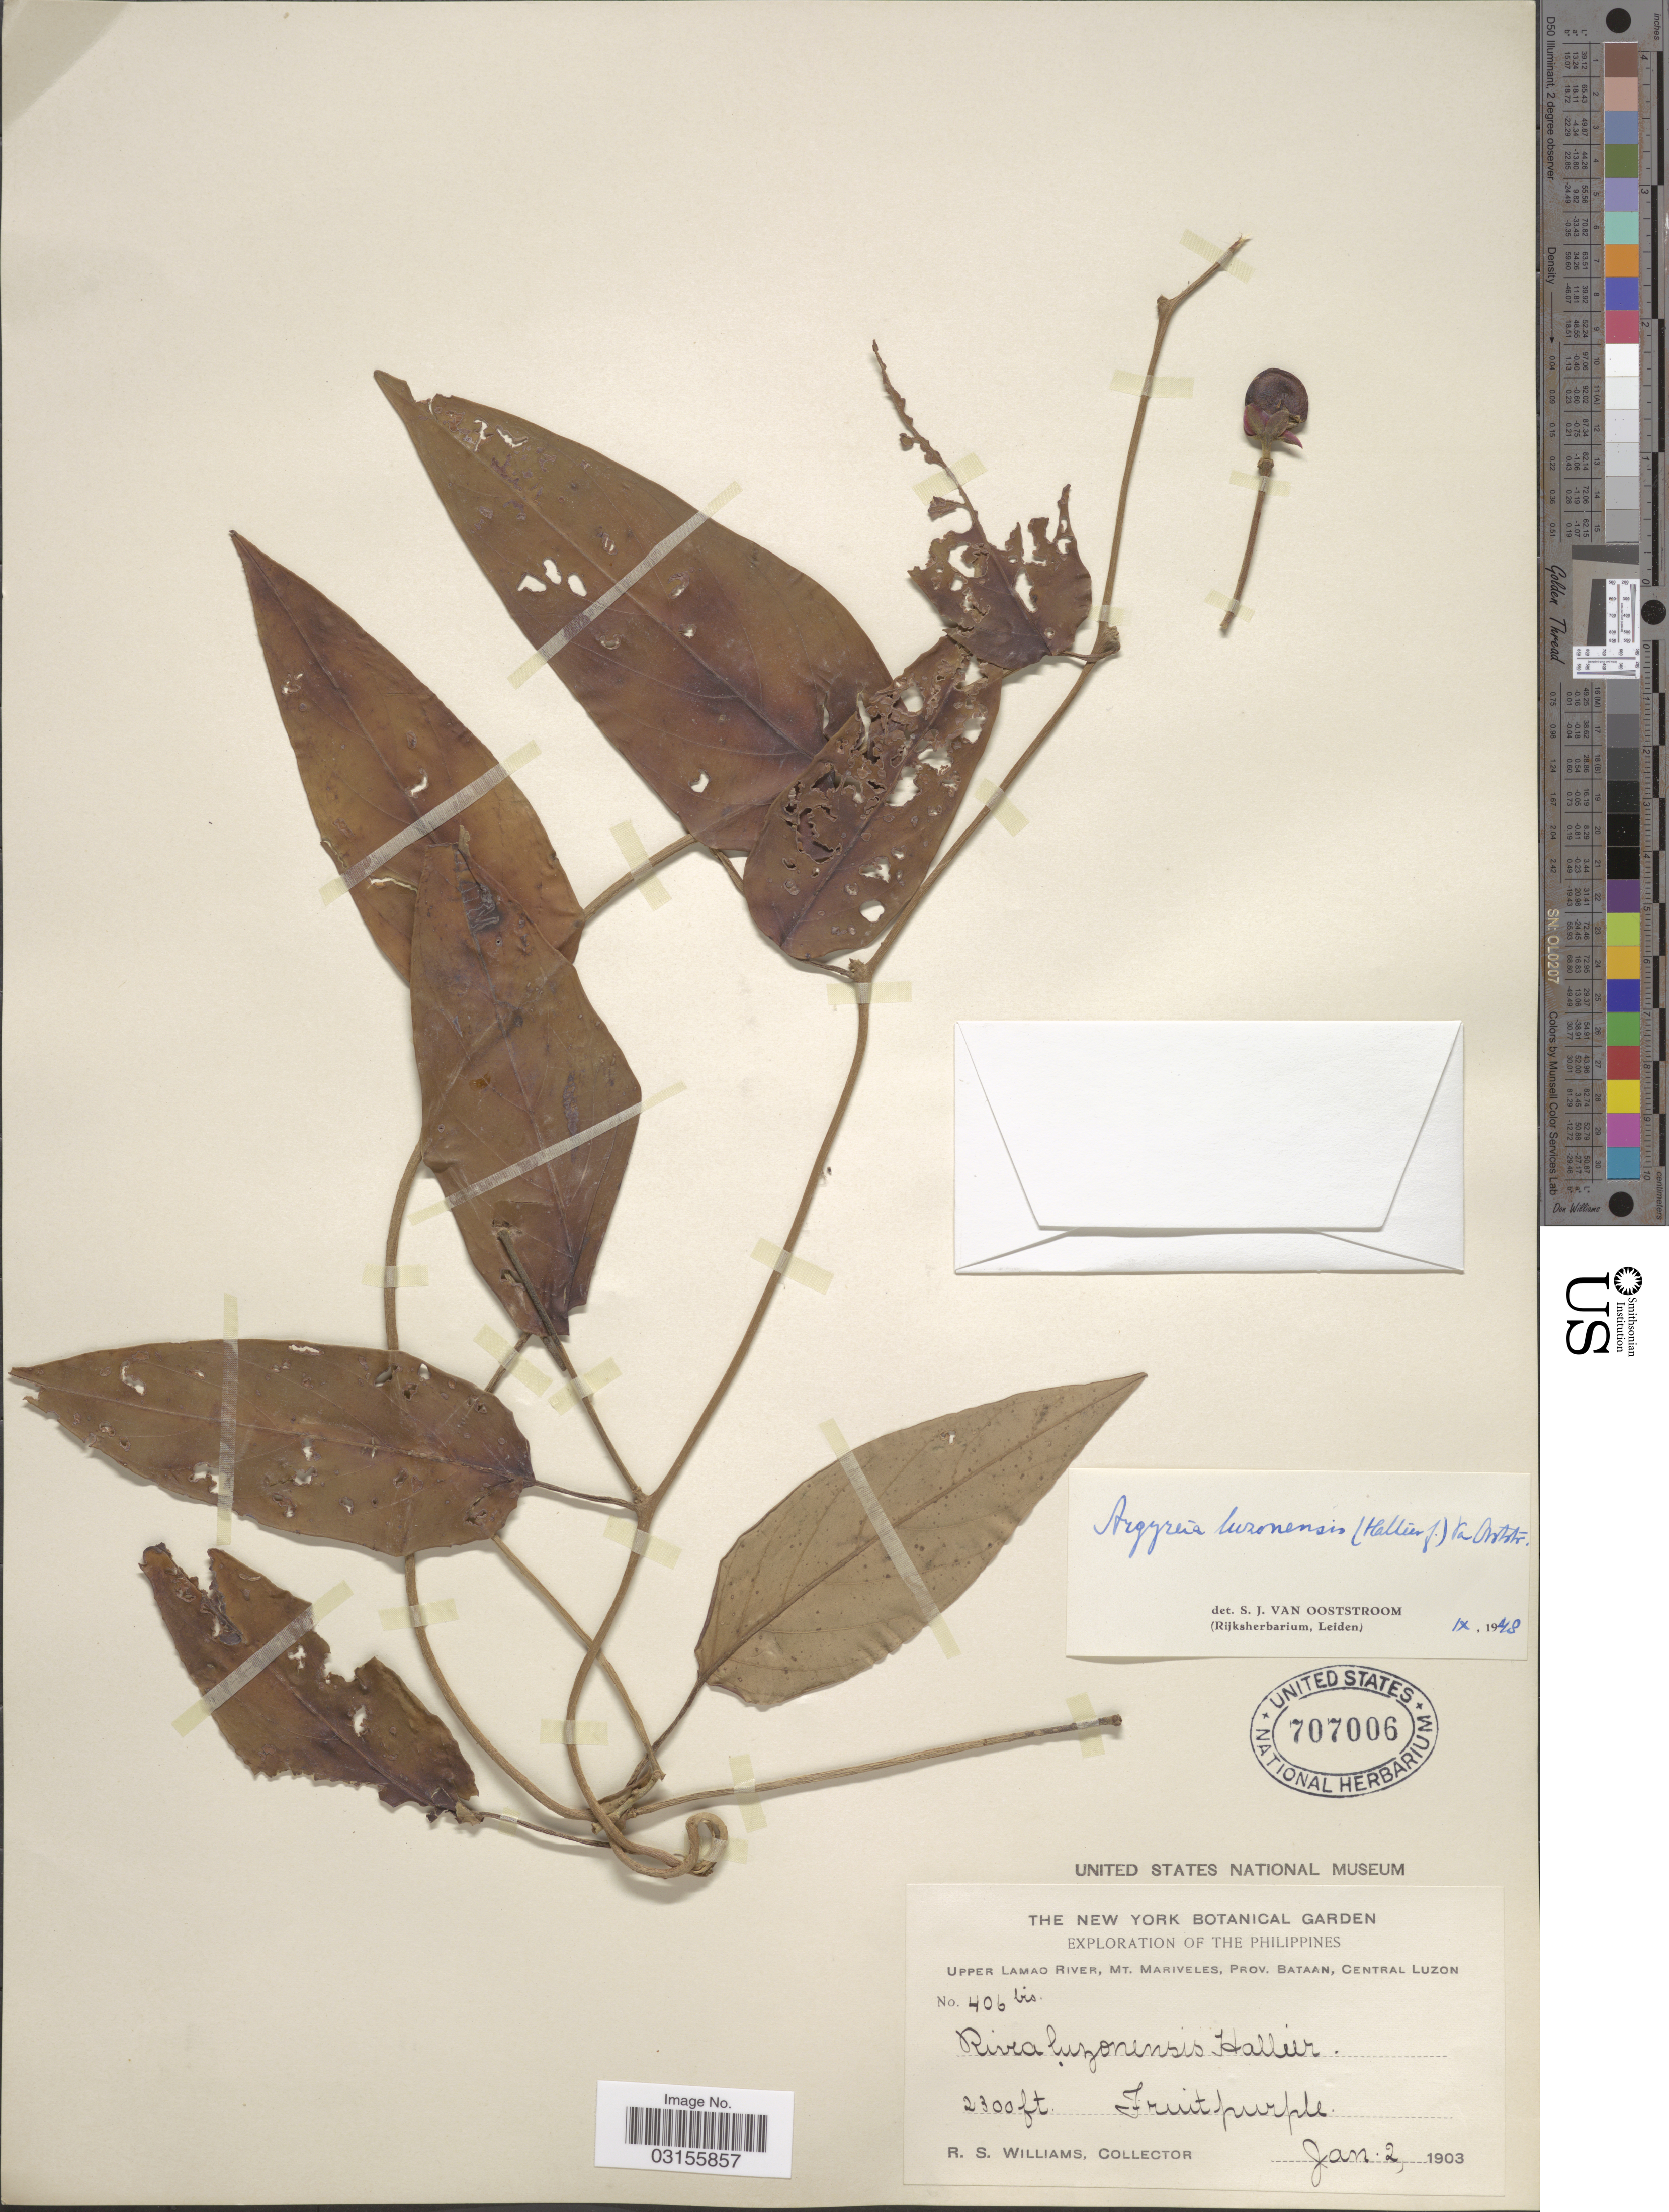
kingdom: Plantae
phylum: Tracheophyta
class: Magnoliopsida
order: Solanales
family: Convolvulaceae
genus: Argyreia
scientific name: Argyreia luzonensis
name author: (Hallier f.) Ooststr.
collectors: R. S. Williams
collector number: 406bis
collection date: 1903-01-02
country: Philippines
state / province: Central Luzon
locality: Upper Lamao River, Mt. Mariveles, Prov. Bataan.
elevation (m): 701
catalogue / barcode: US 707006